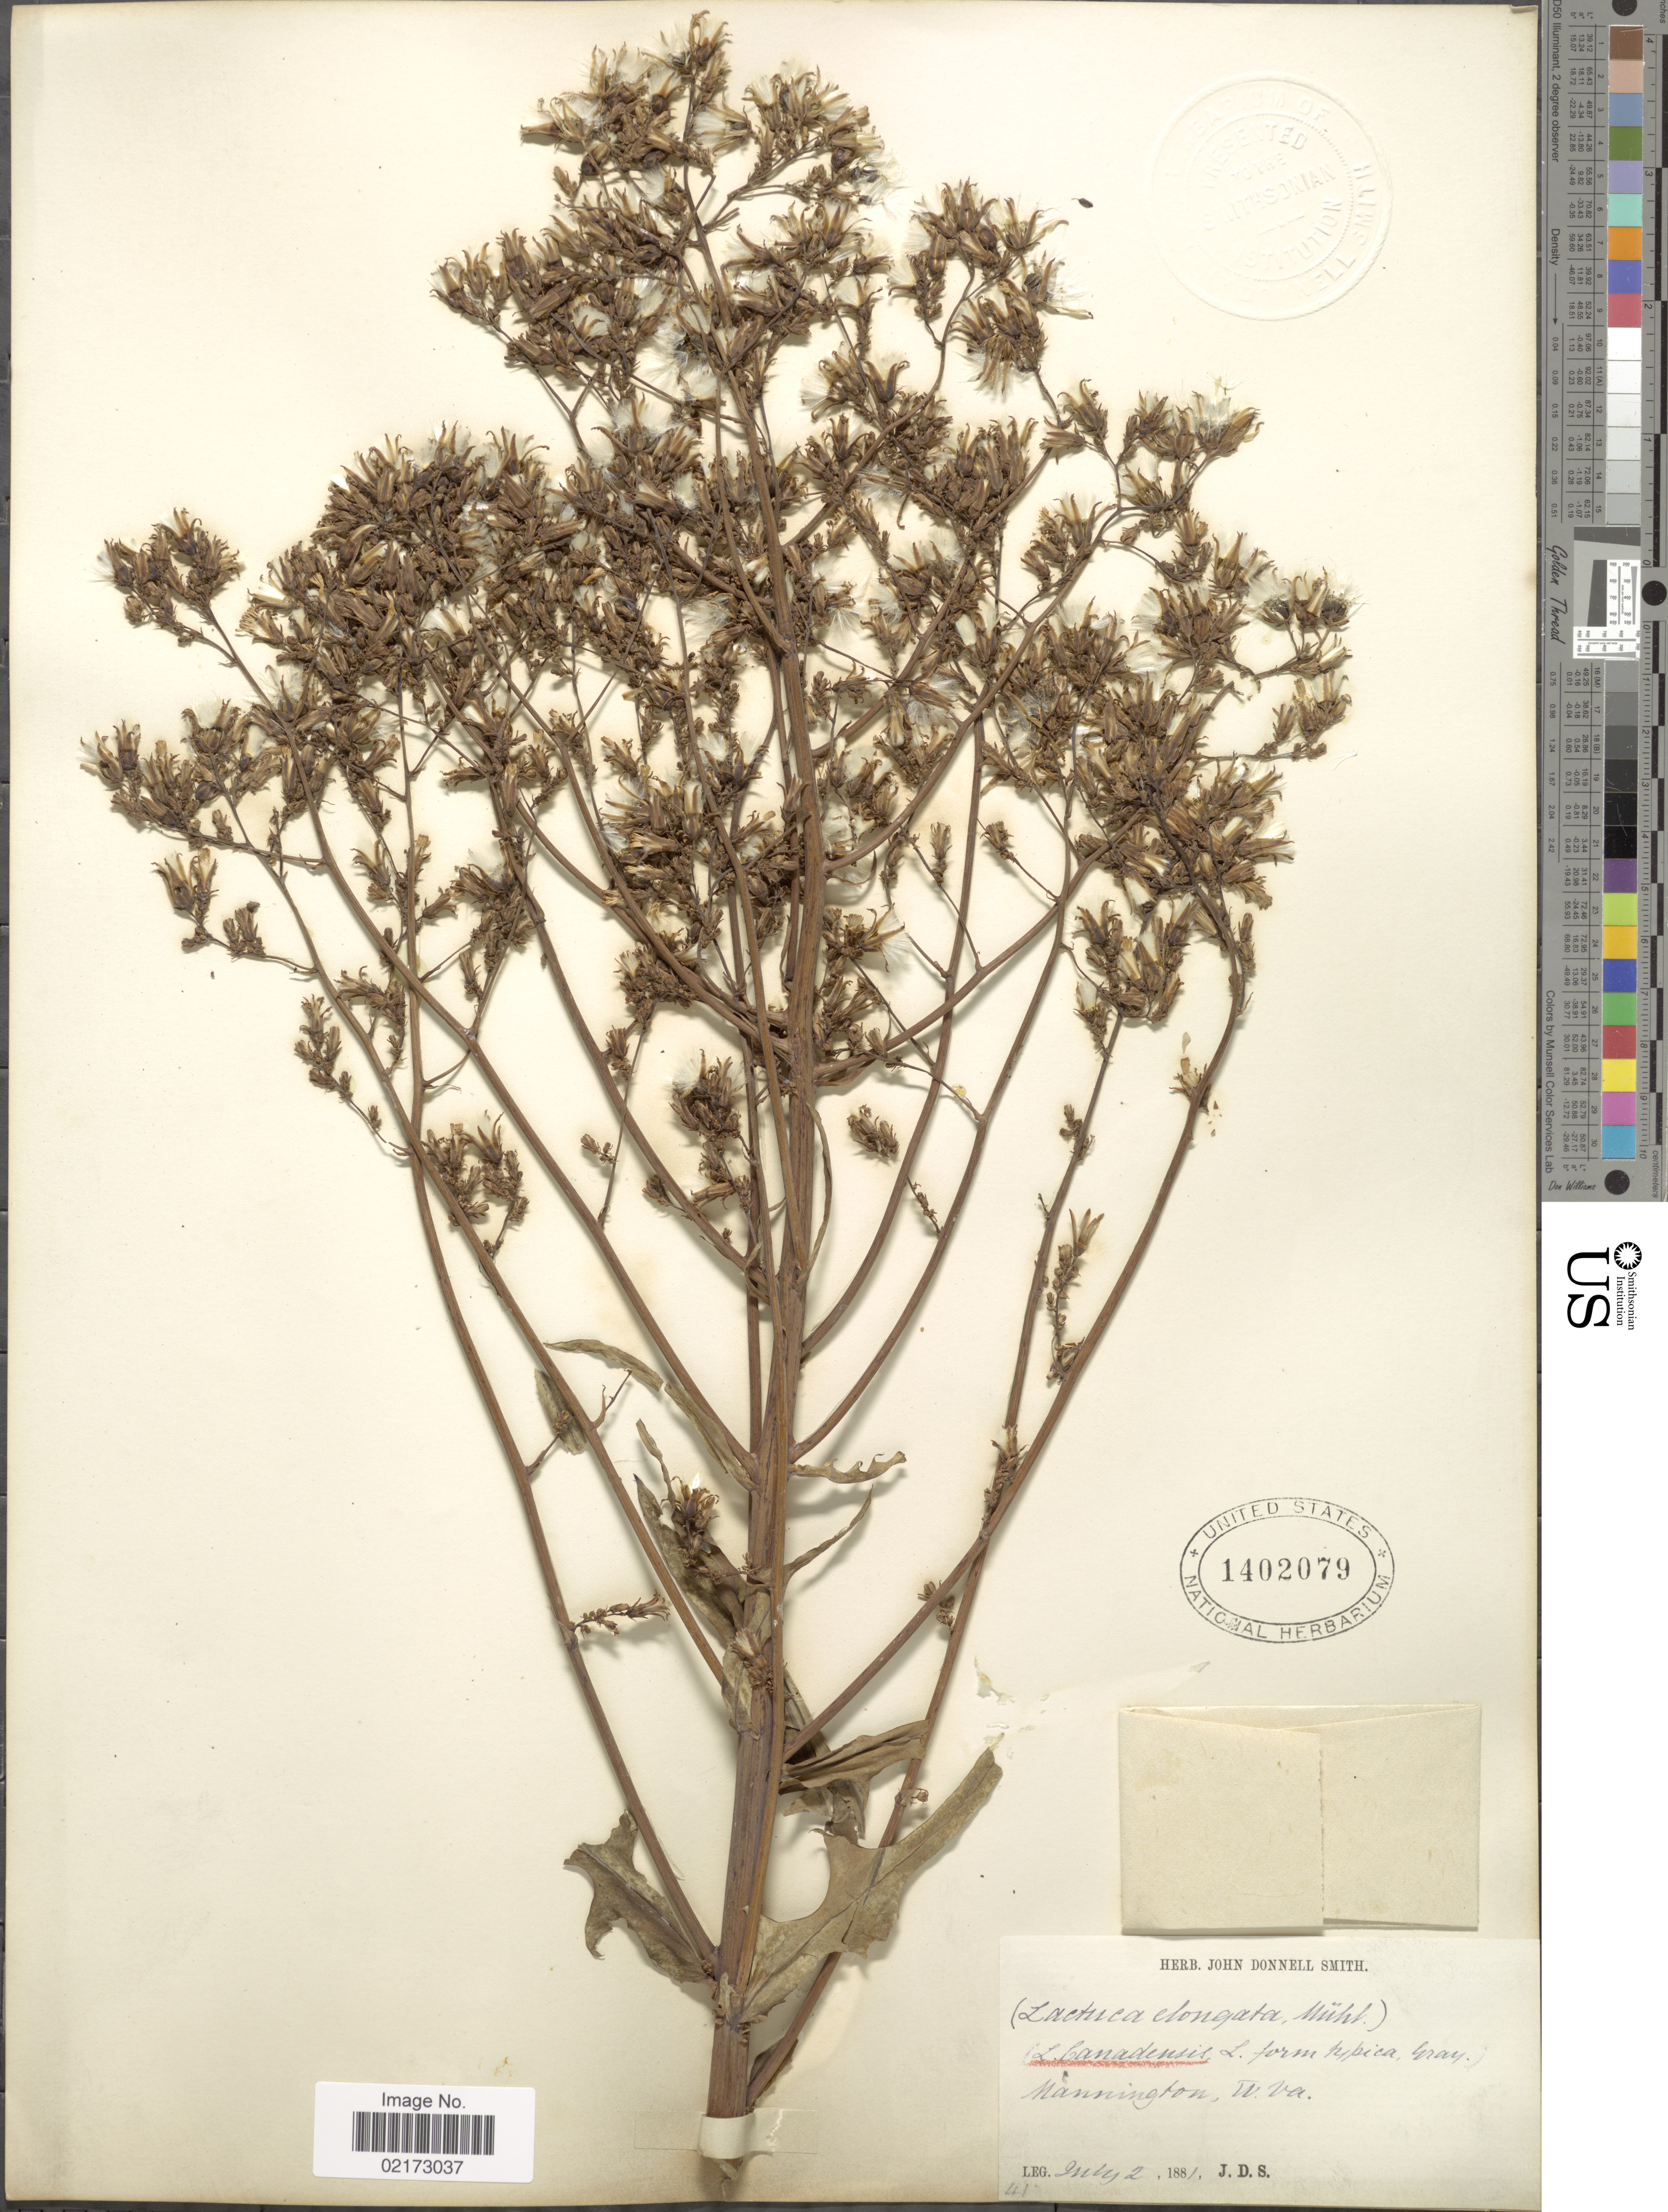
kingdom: Plantae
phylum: Tracheophyta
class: Magnoliopsida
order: Asterales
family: Asteraceae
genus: Lactuca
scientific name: Lactuca canadensis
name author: L.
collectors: J. Donnell Smith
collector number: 41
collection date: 1881-07-02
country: United States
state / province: West Virginia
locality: Mannington, W. Va.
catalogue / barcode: US 1402079